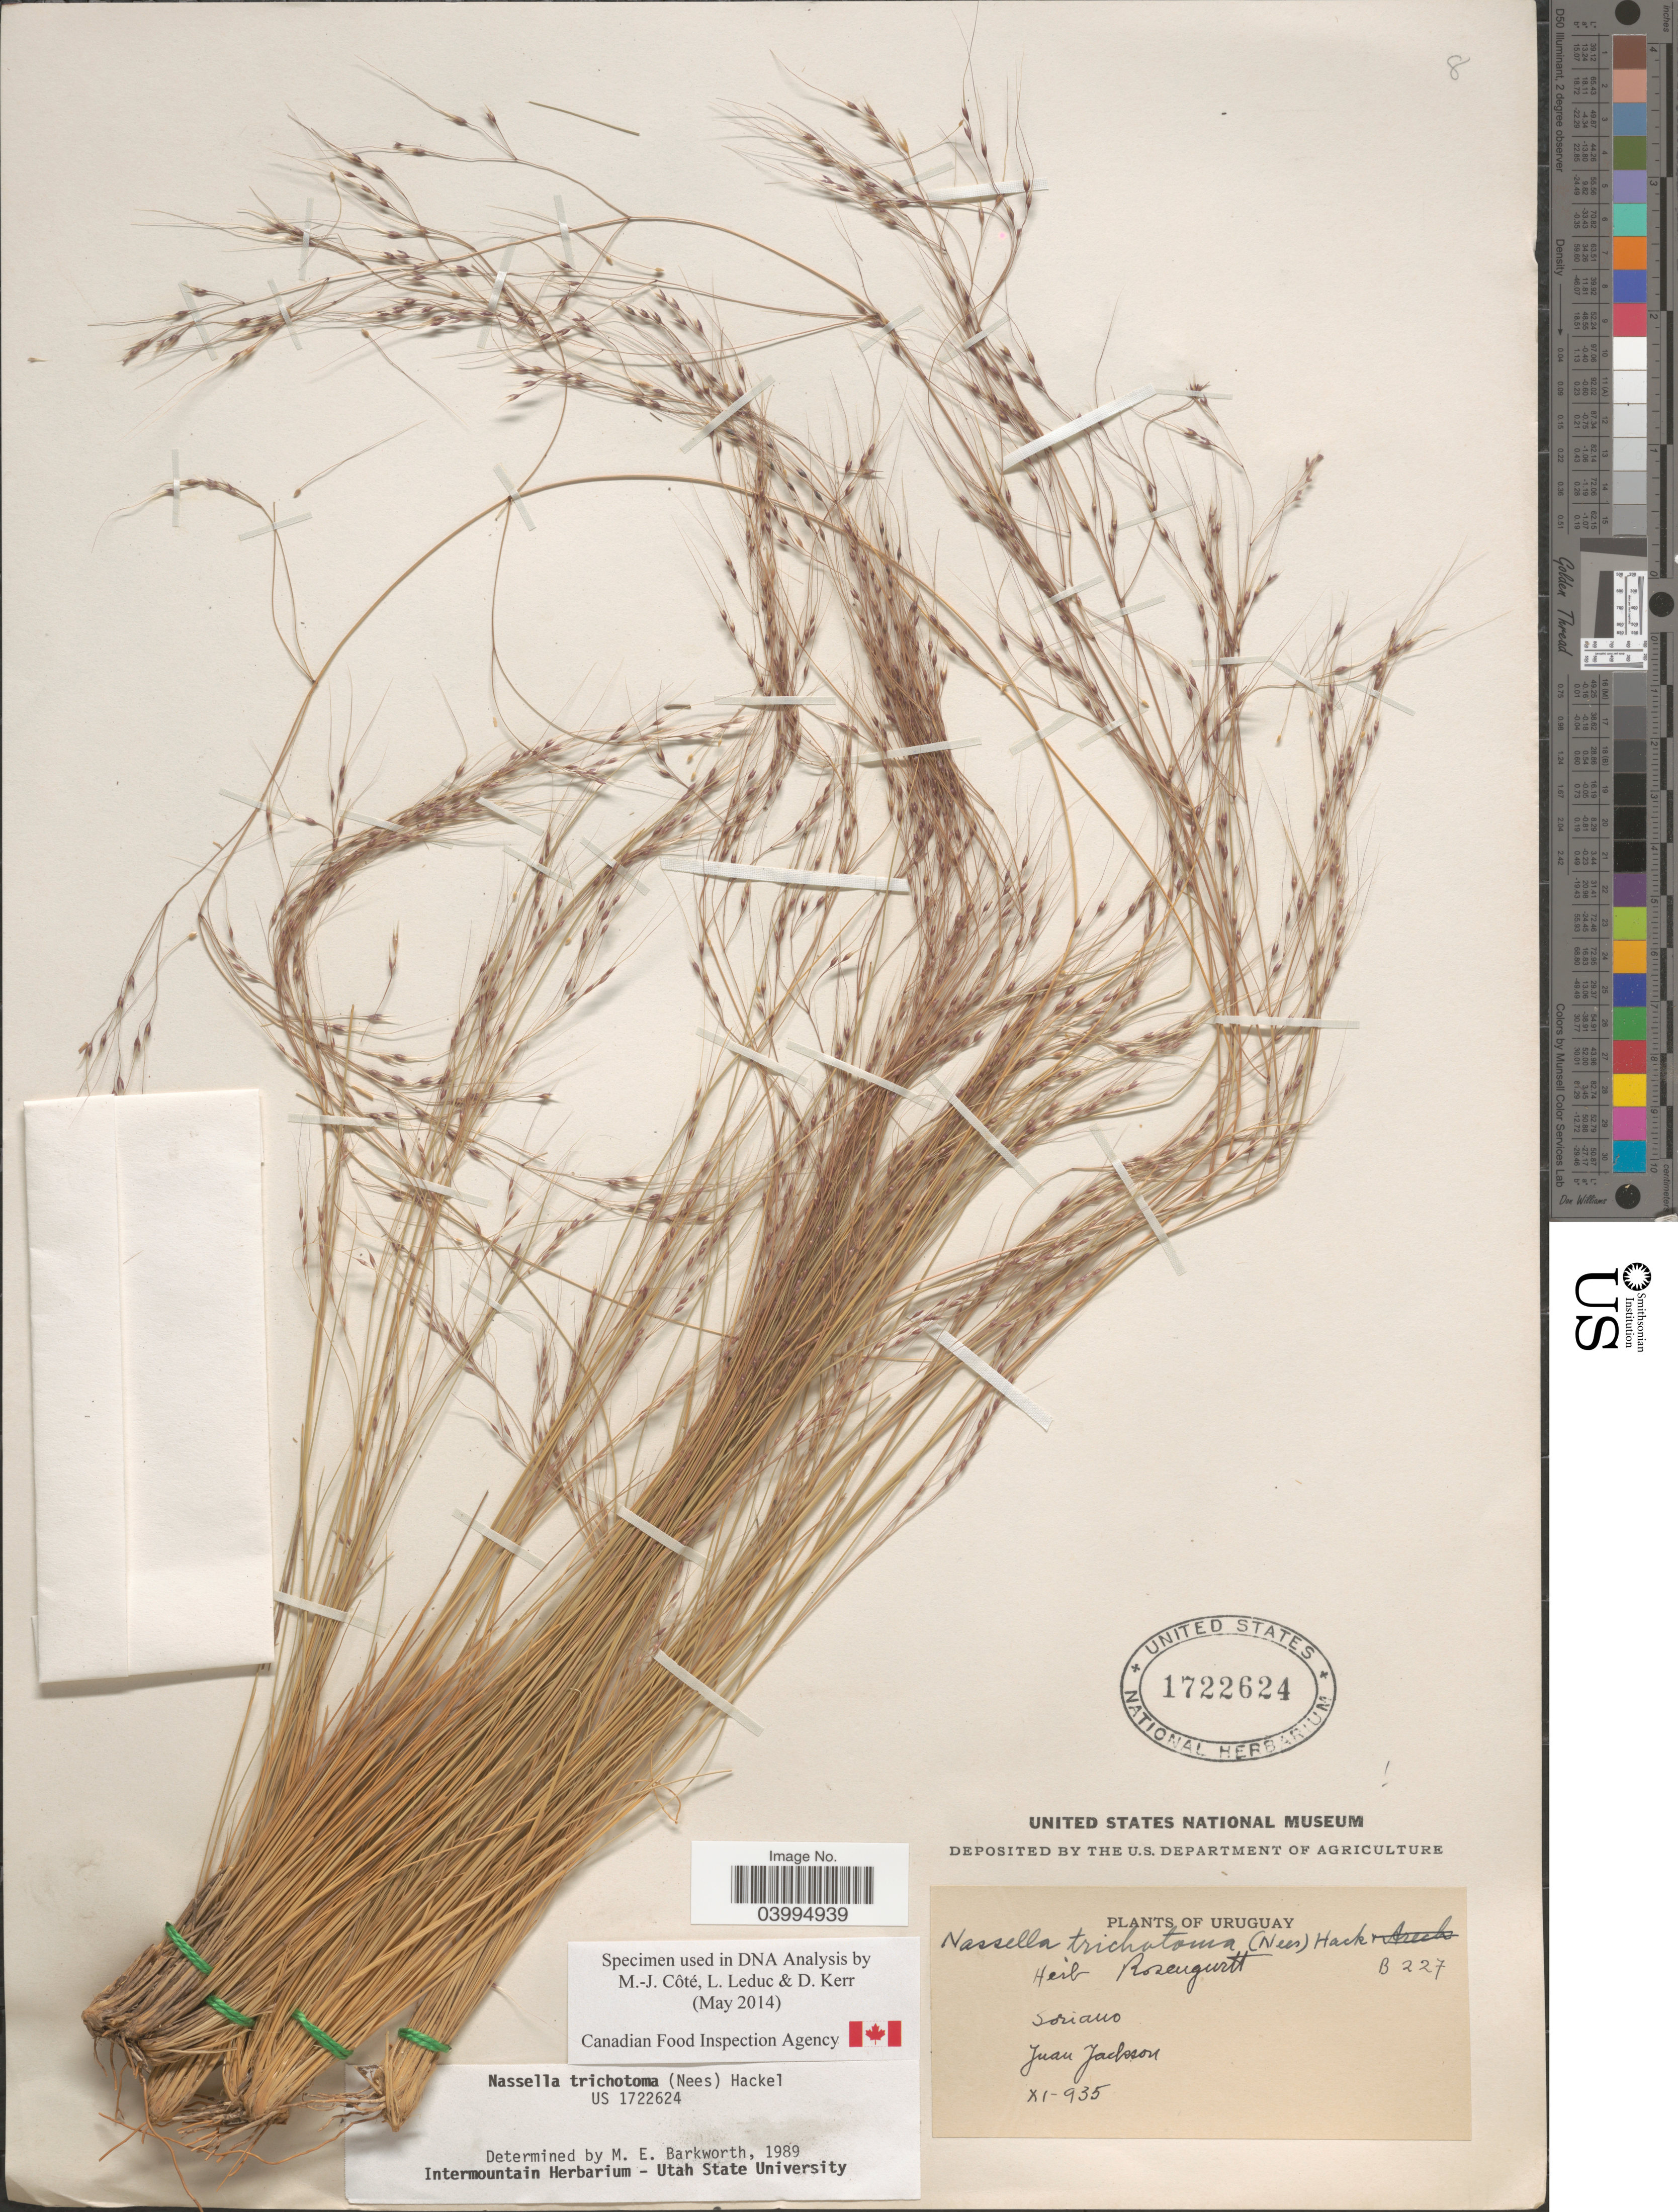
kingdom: Plantae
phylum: Tracheophyta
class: Liliopsida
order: Poales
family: Poaceae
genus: Nassella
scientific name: Nassella trichotoma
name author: (Ness) Hack. ex Arechav.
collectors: ex herb. Rosengurtt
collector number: B 227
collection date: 1935-11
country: Uruguay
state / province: Soriano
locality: Juan Jackson.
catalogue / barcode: US 1722624